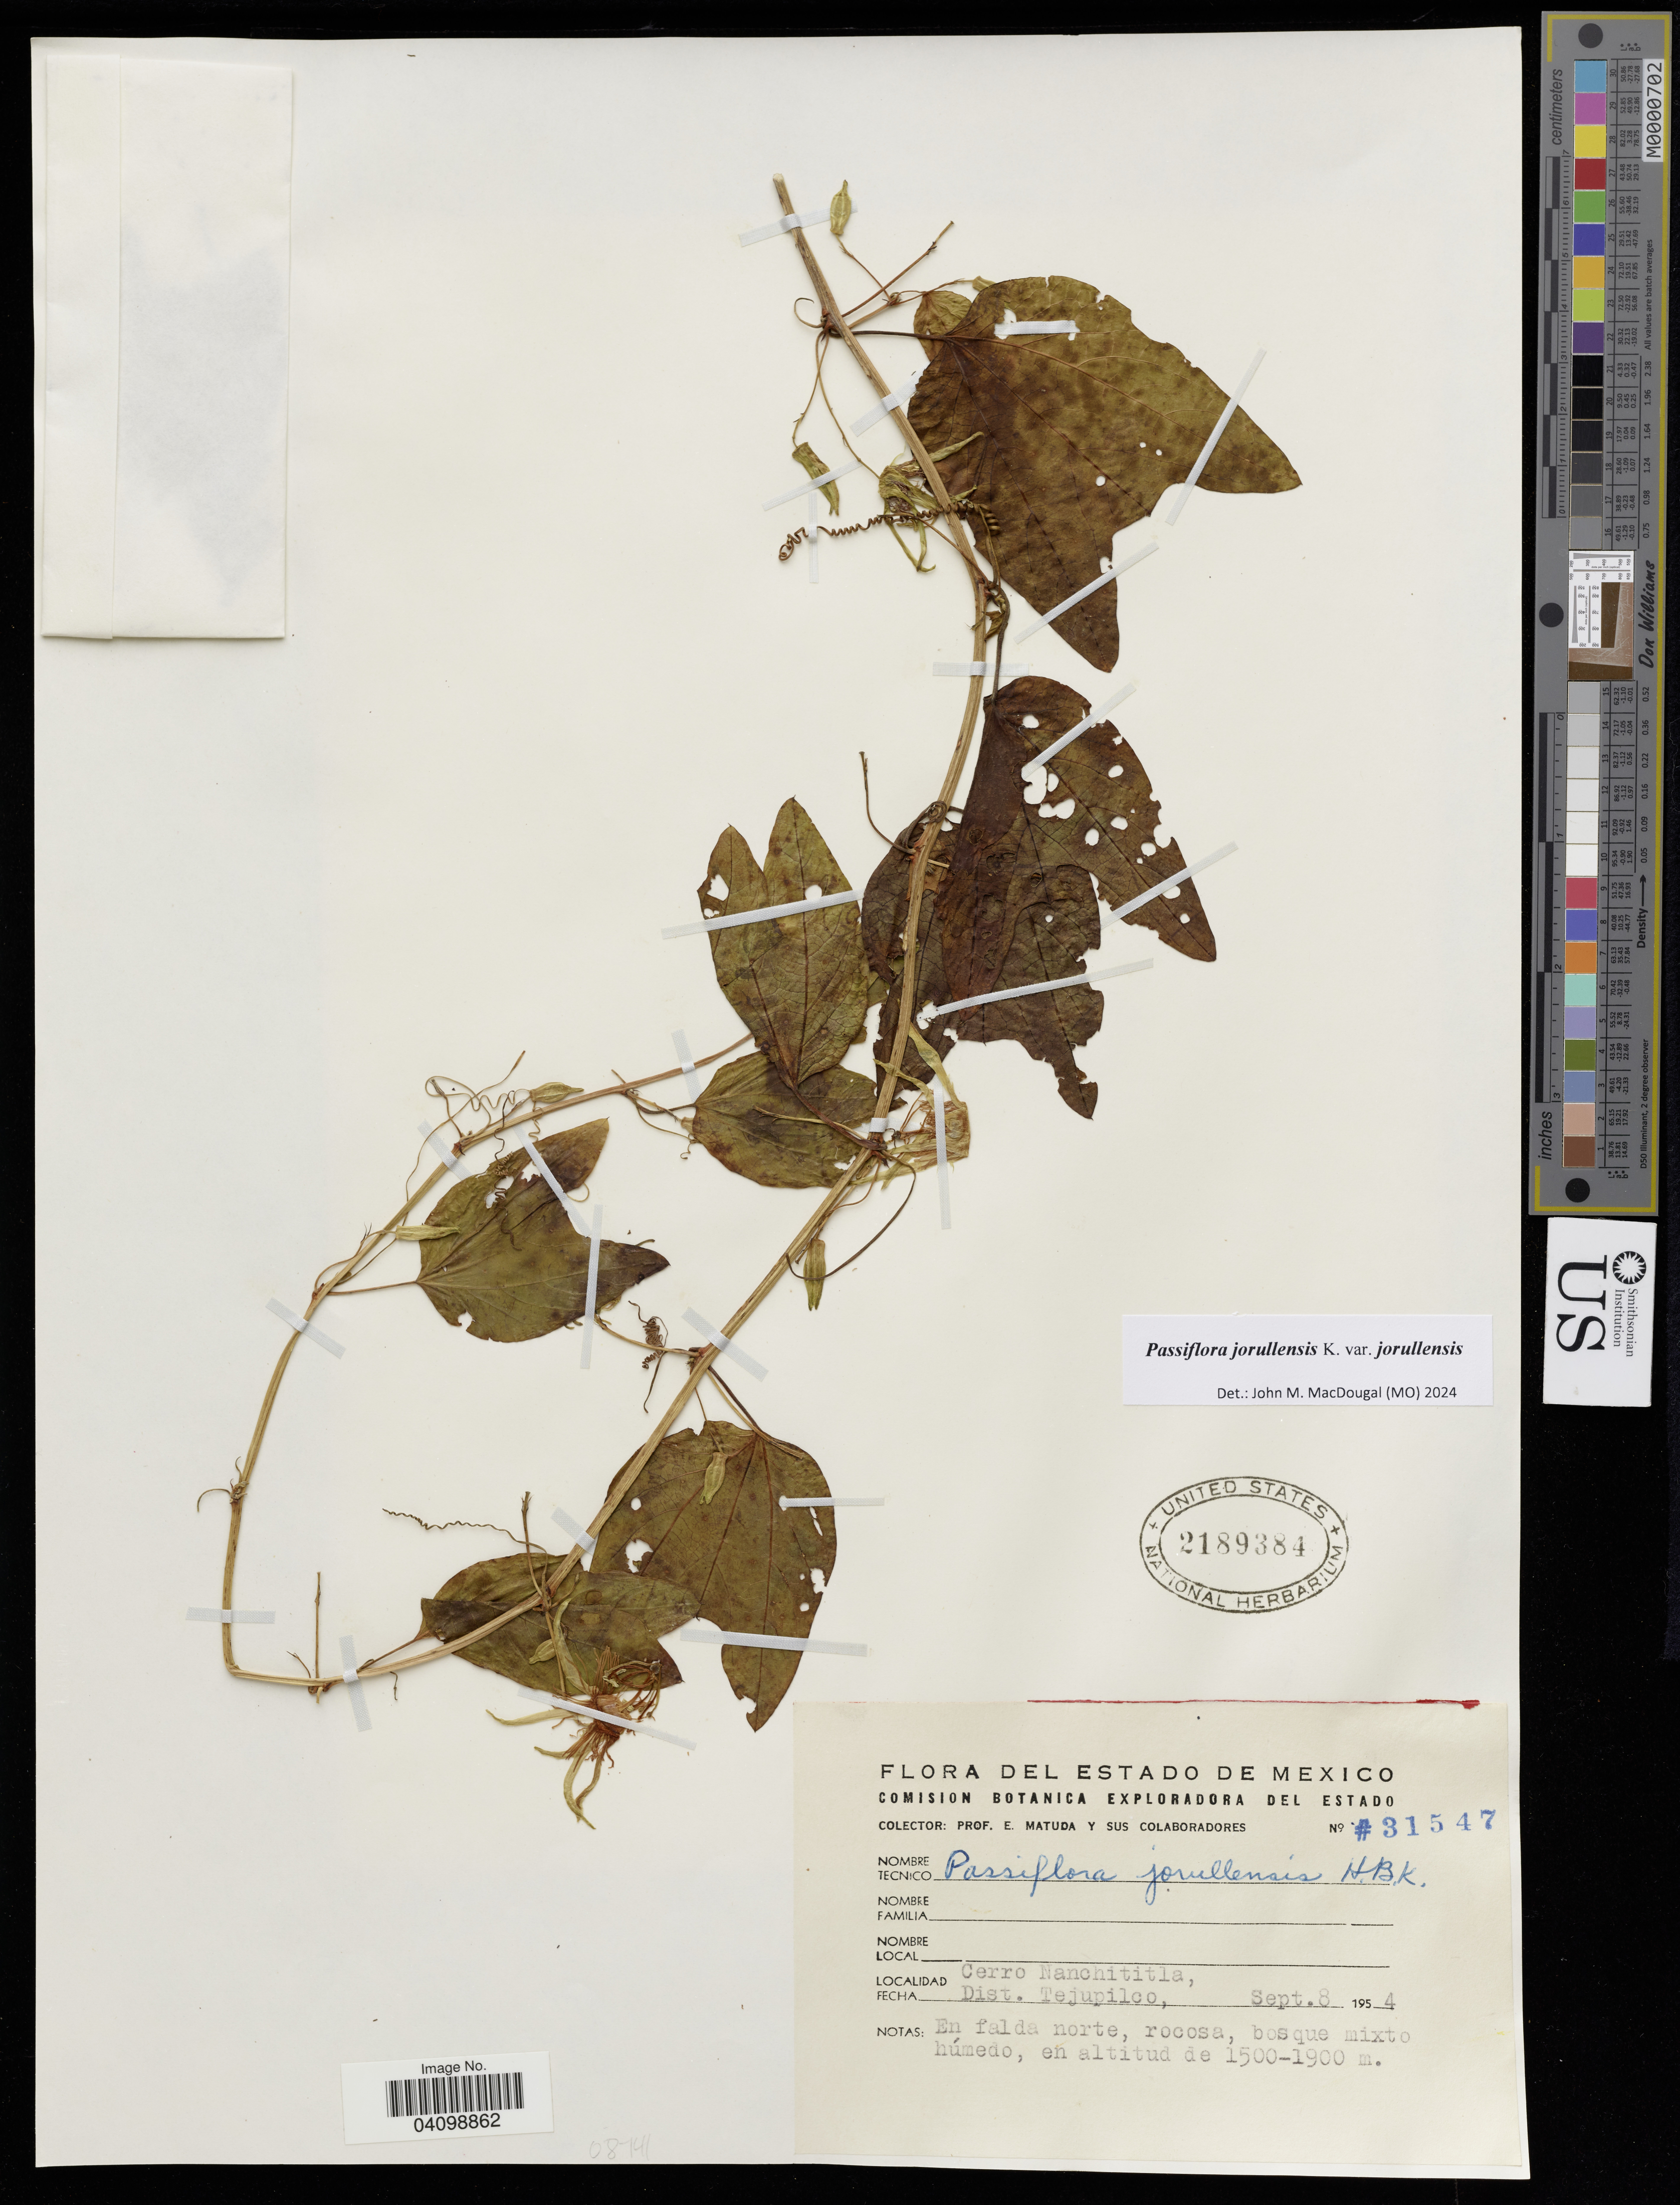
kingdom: Plantae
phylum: Tracheophyta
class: Magnoliopsida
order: Malpighiales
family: Passifloraceae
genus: Passiflora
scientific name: Passiflora jorullensis var. jorullensis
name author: Kunth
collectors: E. Matuda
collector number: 31547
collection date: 1954-09-08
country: Mexico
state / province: México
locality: Cerro Nanchititla, Dist. Tejupilco.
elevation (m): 1500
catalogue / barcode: US 2189384